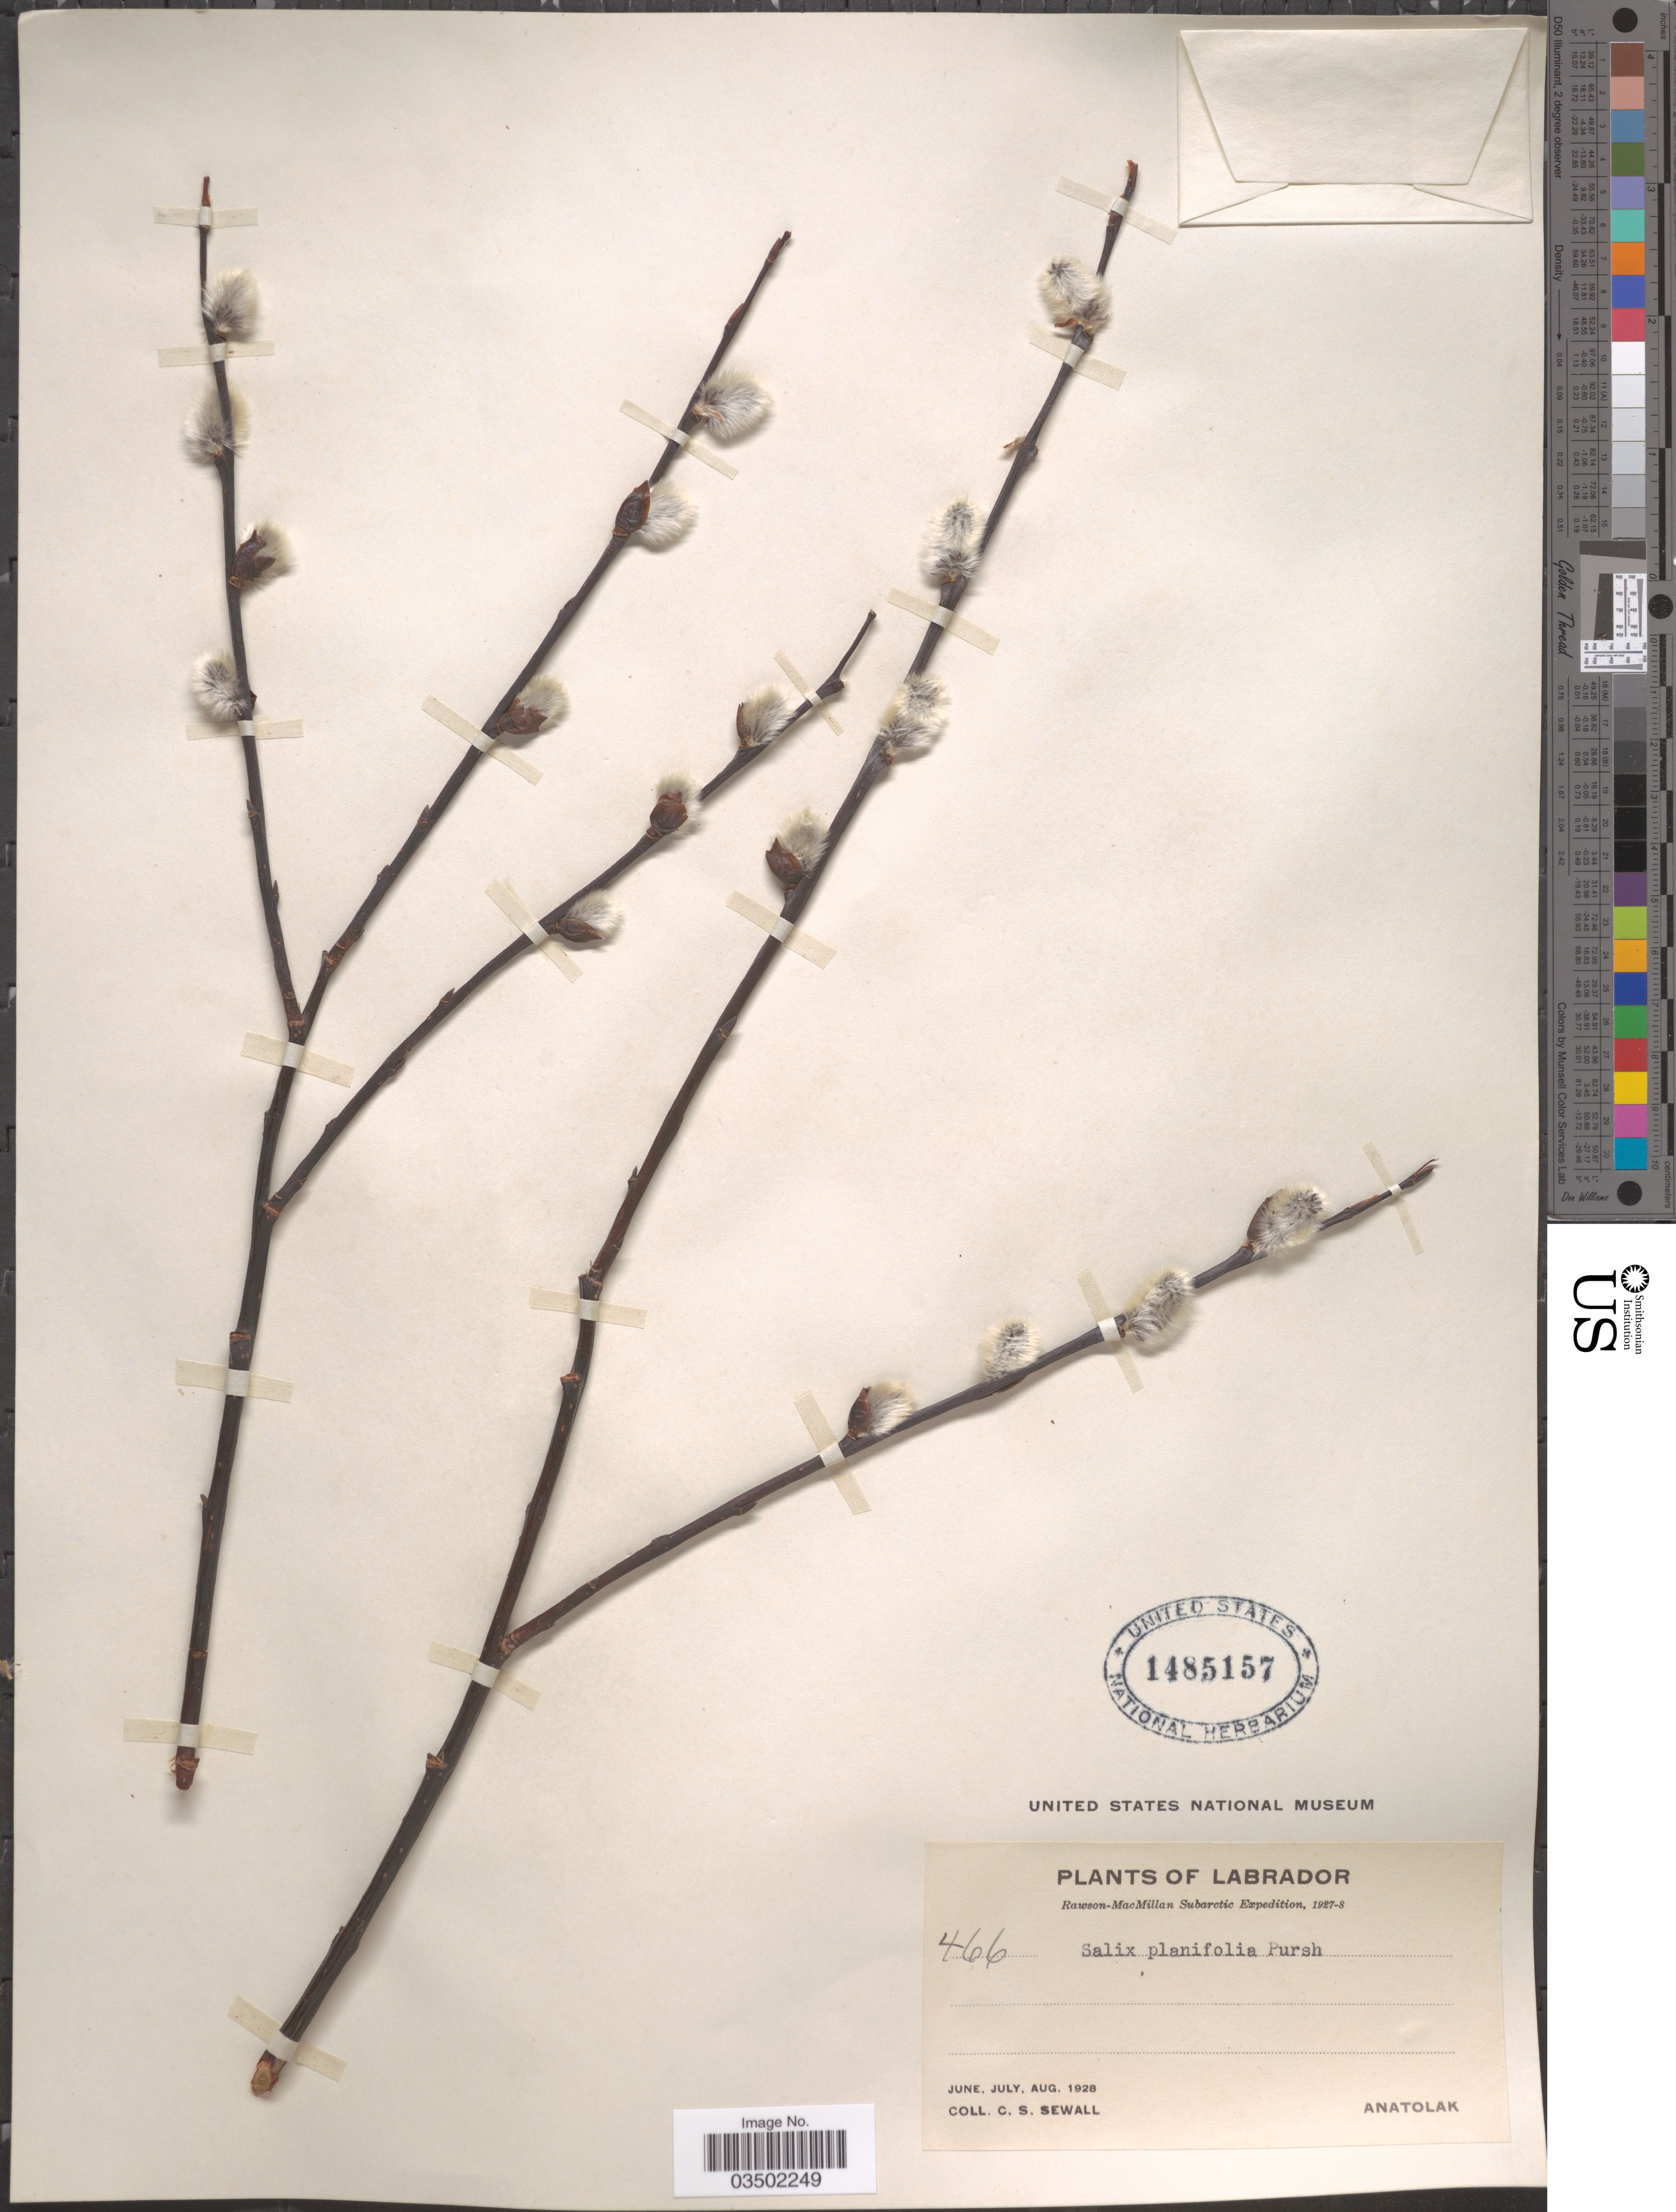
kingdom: Plantae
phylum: Tracheophyta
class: Magnoliopsida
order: Malpighiales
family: Salicaceae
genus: Salix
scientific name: Salix planifolia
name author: Pursh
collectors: C. Sewall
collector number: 466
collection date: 1928-06/1928-08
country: Canada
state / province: Newfoundland and Labrador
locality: Labrador. Anatolak.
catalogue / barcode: US 1485157